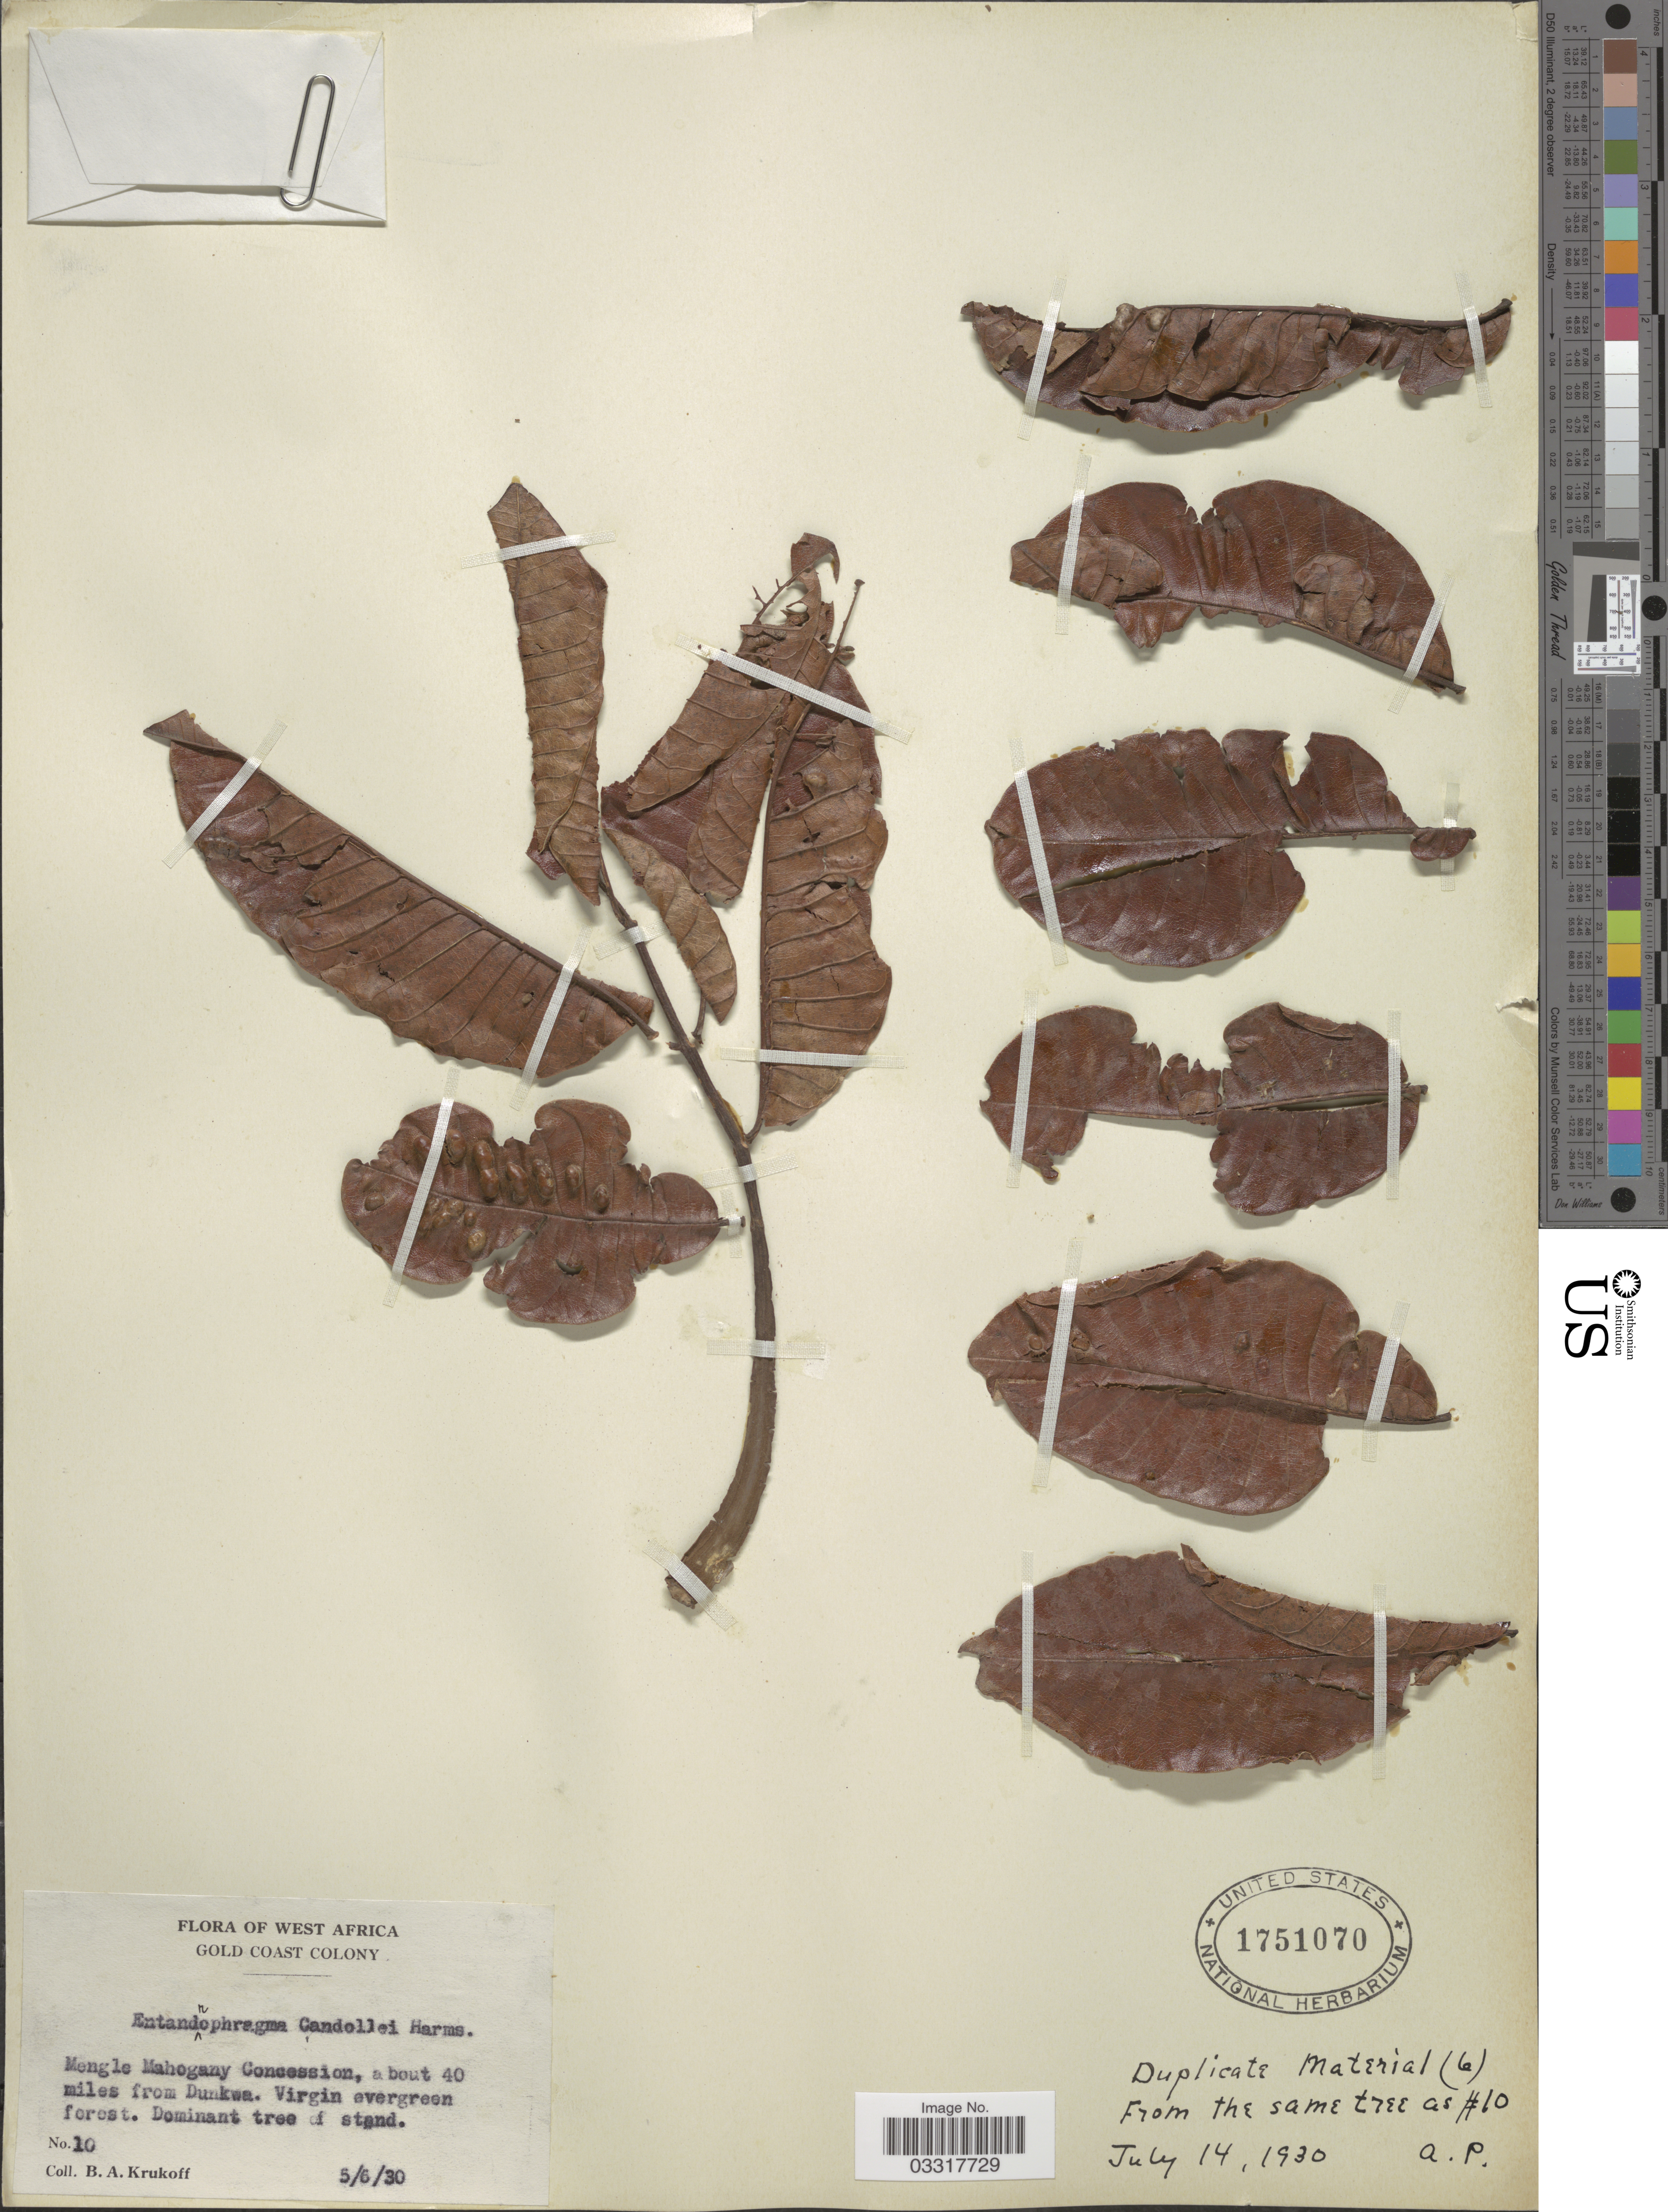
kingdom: Plantae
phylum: Tracheophyta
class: Magnoliopsida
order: Sapindales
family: Meliaceae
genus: Entandrophragma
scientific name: Entandrophragma candollei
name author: Harms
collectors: B. A. Krukoff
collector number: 10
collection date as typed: Transcribed d/m/y: 5/6/30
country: Ghana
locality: West Africa, Gold Coast Colony, Mengle Mahogany Concession, about 40 miles from Dunkwa.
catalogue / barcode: US 1751070